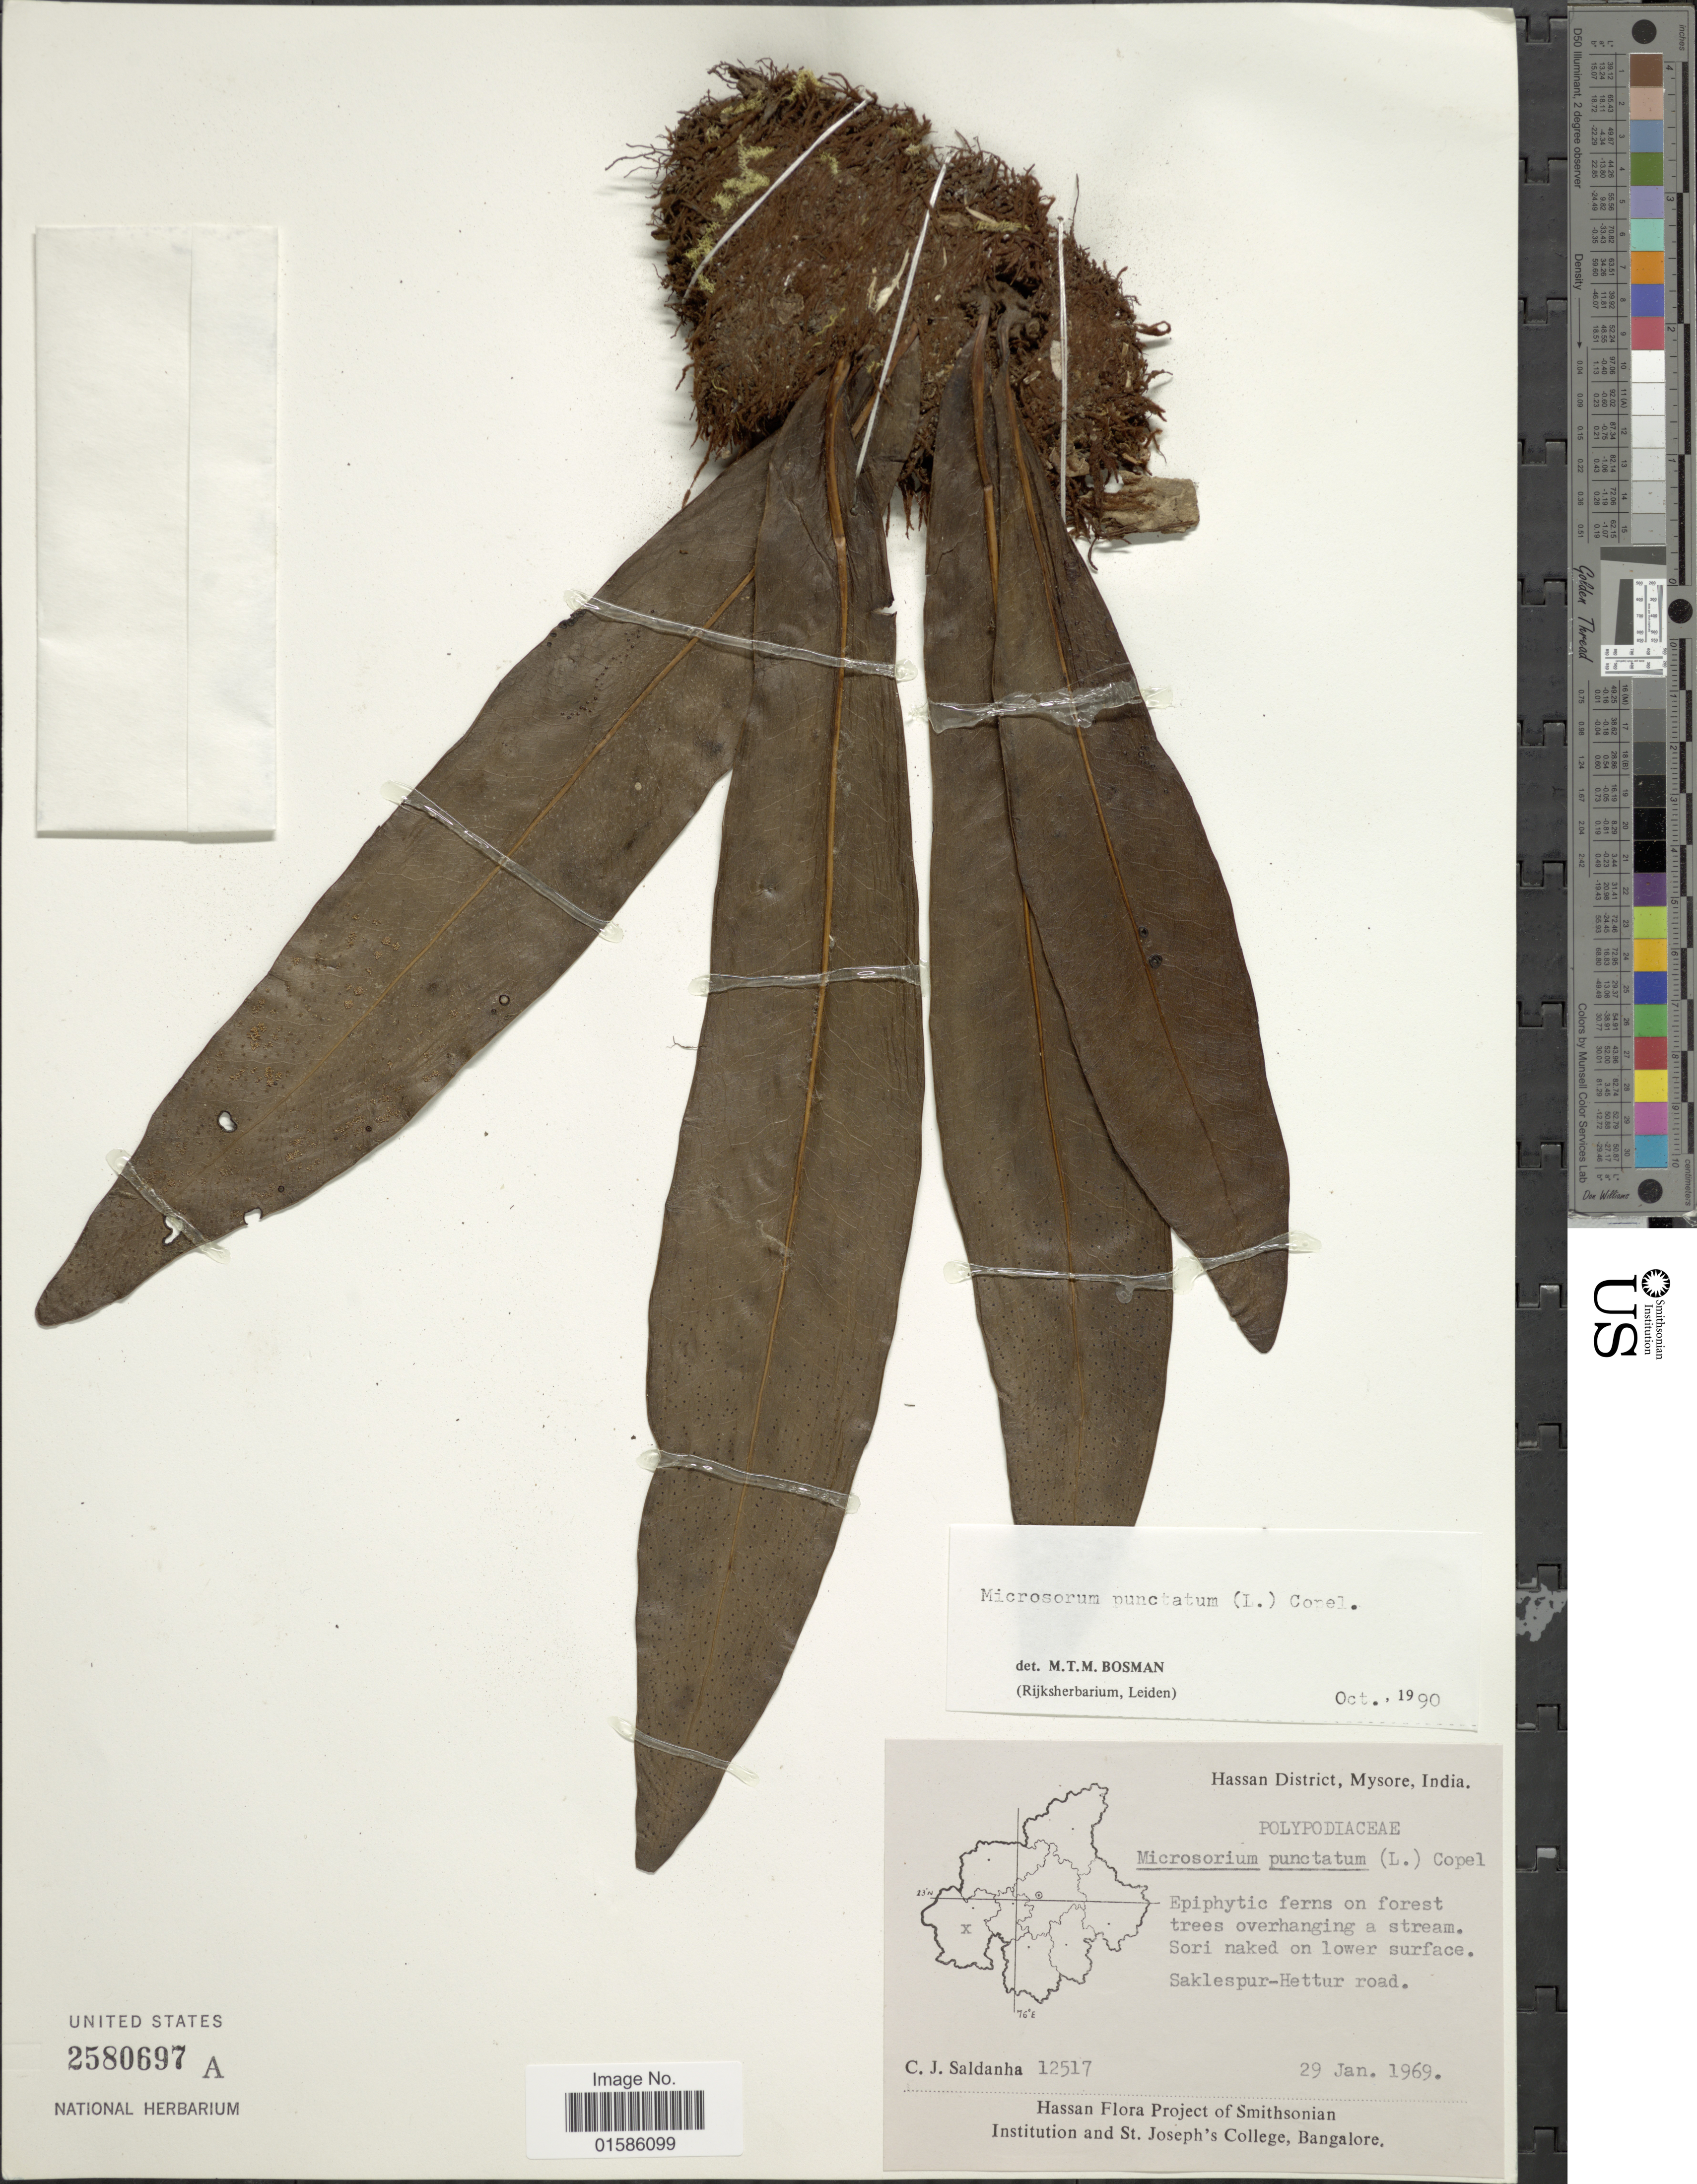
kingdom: Plantae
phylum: Tracheophyta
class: Polypodiopsida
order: Polypodiales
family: Polypodiaceae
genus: Microsorum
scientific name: Microsorum punctatum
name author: (L.) Copel.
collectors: C. Saldanha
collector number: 12517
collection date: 1969-01-29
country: India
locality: Hassan District, Mysore, Saklespur-Hettur road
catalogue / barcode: US 2580697A